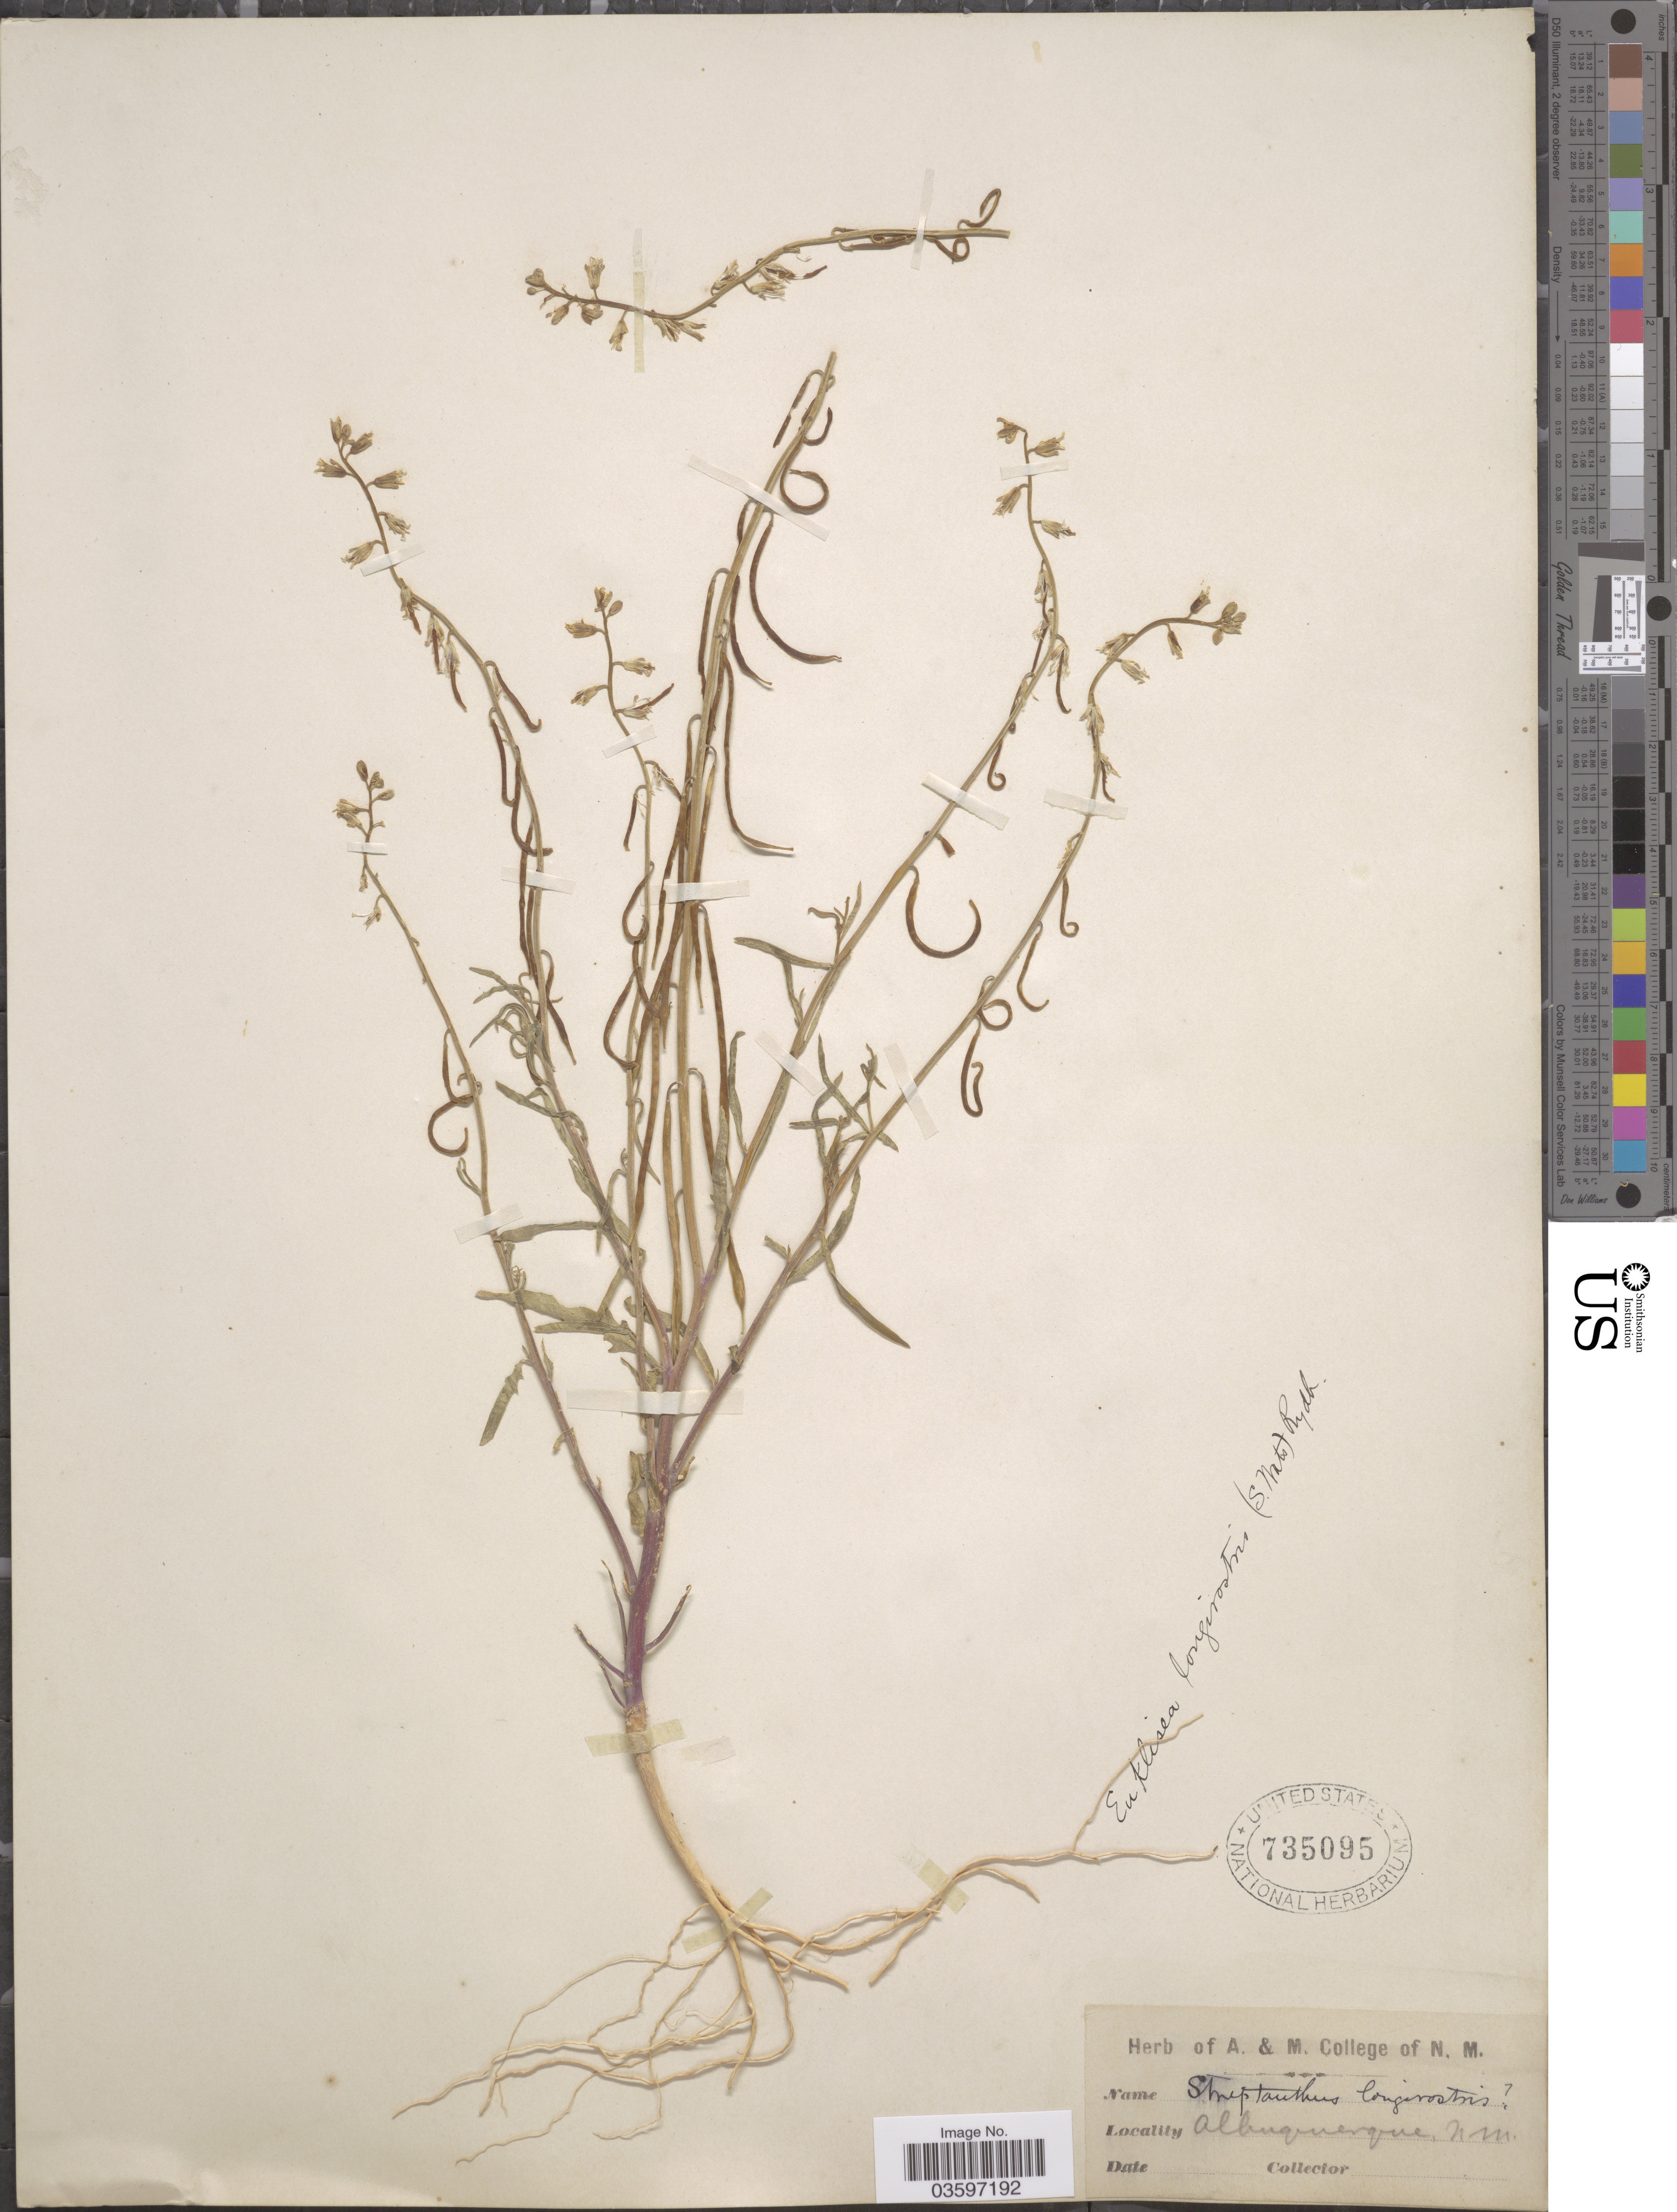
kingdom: Plantae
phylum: Tracheophyta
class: Magnoliopsida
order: Brassicales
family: Brassicaceae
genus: Streptanthella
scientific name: Streptanthella longirostris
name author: (S. Watson) Rydb.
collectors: Ex herb. A. & M. College of N. M.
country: United States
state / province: New Mexico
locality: Albuquerque.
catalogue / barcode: US 735095